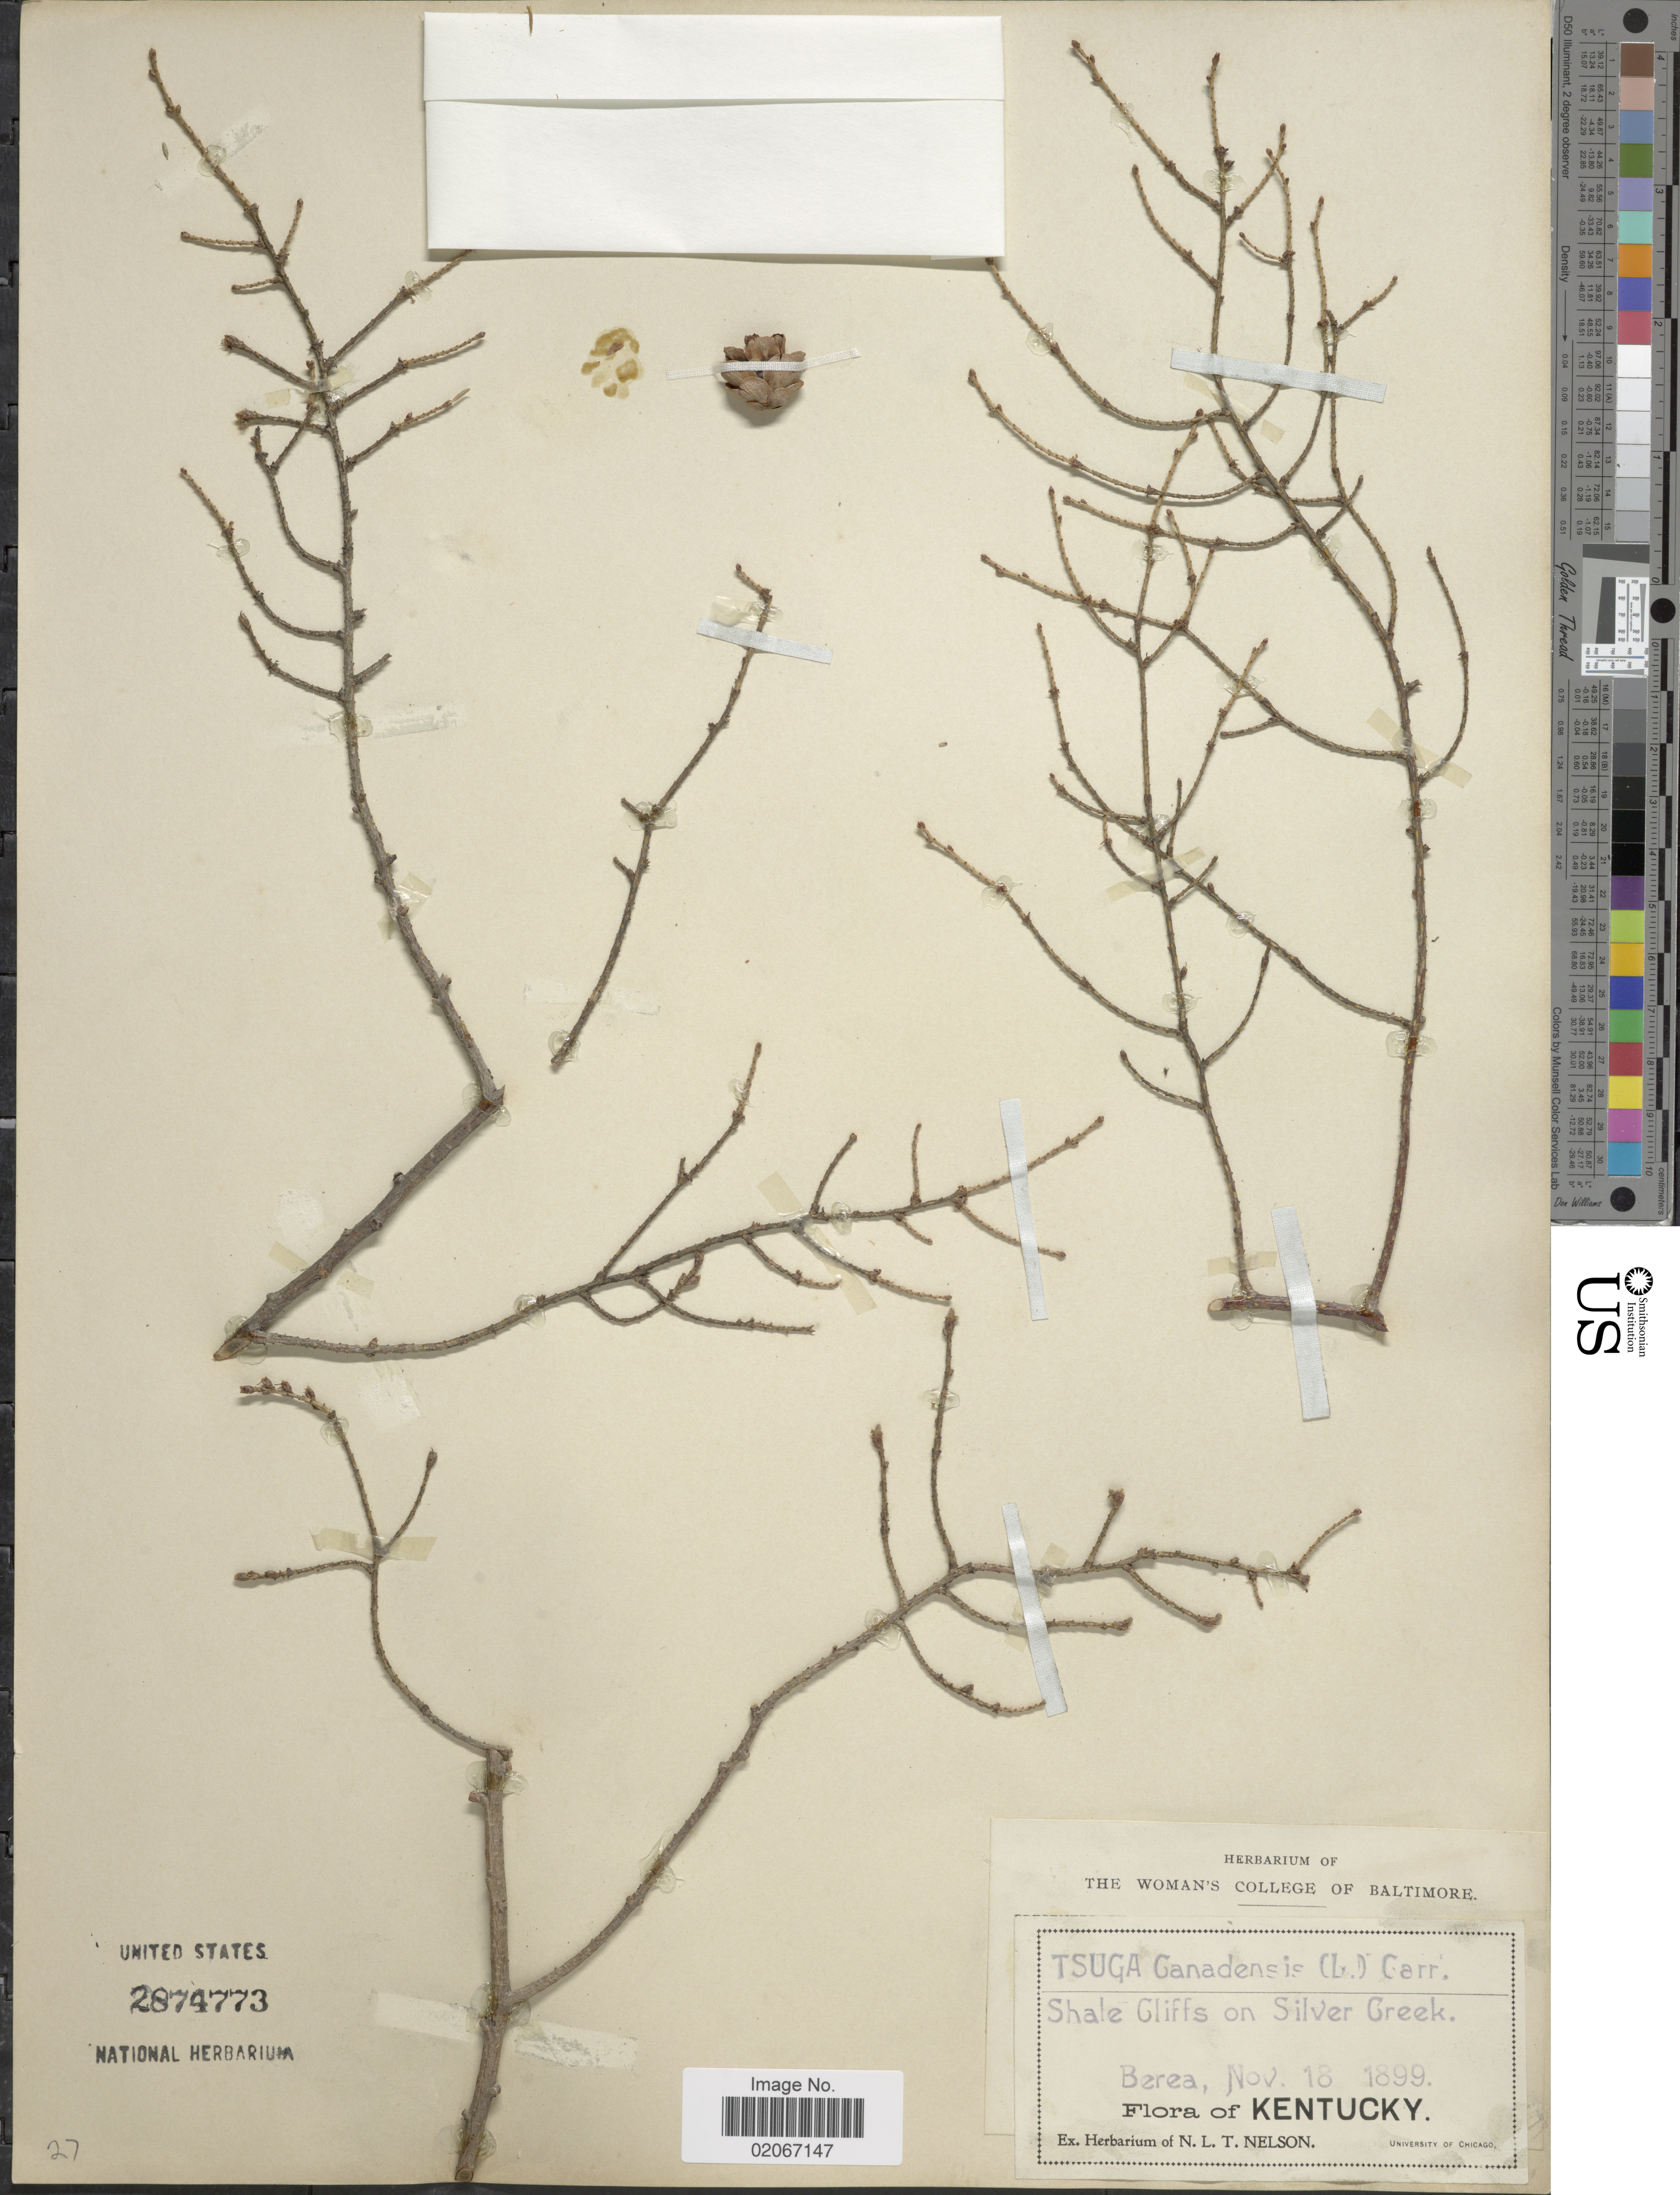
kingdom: Plantae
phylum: Tracheophyta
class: Pinopsida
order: Pinales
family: Pinaceae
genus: Tsuga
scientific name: Tsuga canadensis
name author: (L.) Carrière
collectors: N. L. T. Nelson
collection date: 1899-11-18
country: United States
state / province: Kentucky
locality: Shale cliffs on Silver Creek, Berea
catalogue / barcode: US 2874773